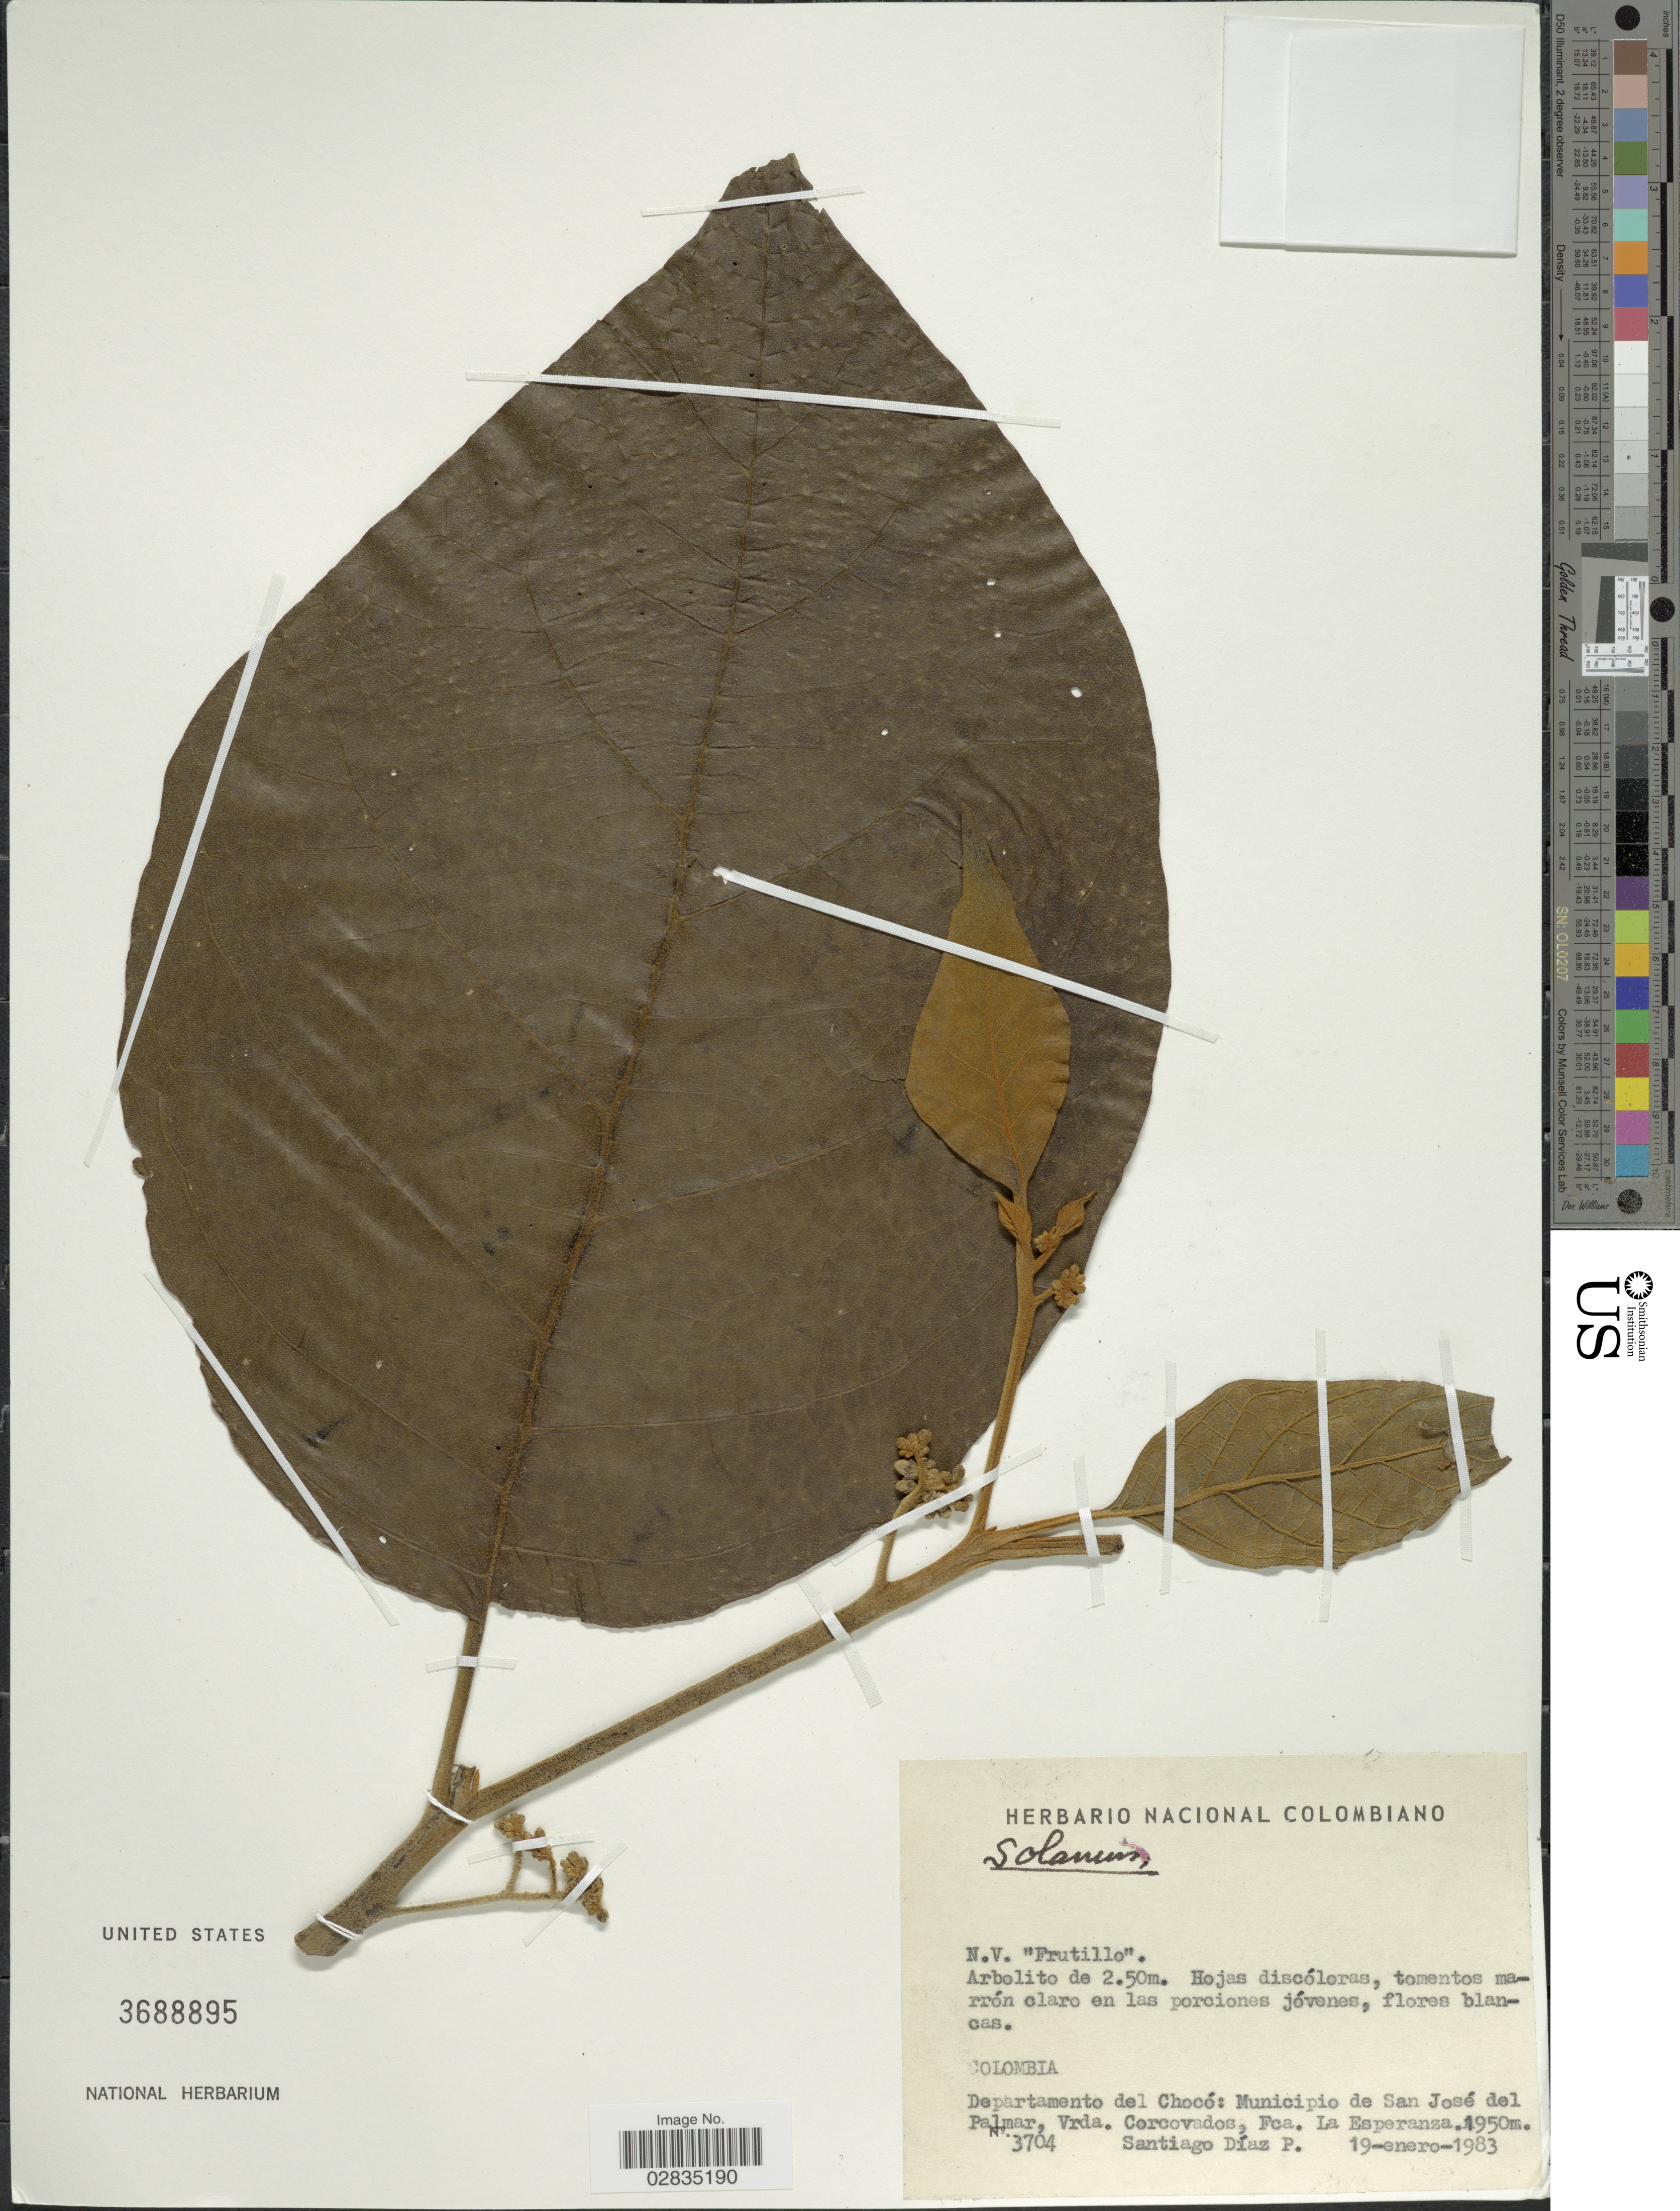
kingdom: Plantae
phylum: Tracheophyta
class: Magnoliopsida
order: Solanales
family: Solanaceae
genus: Solanum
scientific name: Solanum sp.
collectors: S. Diaz P.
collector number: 3704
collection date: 1983-01-19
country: Colombia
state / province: Chocó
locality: Departamento del Chocó: Municipio de San José del Palmar, Vrda. Corcovados, Fca. La Esperanza.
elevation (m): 1950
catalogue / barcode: US 3688895